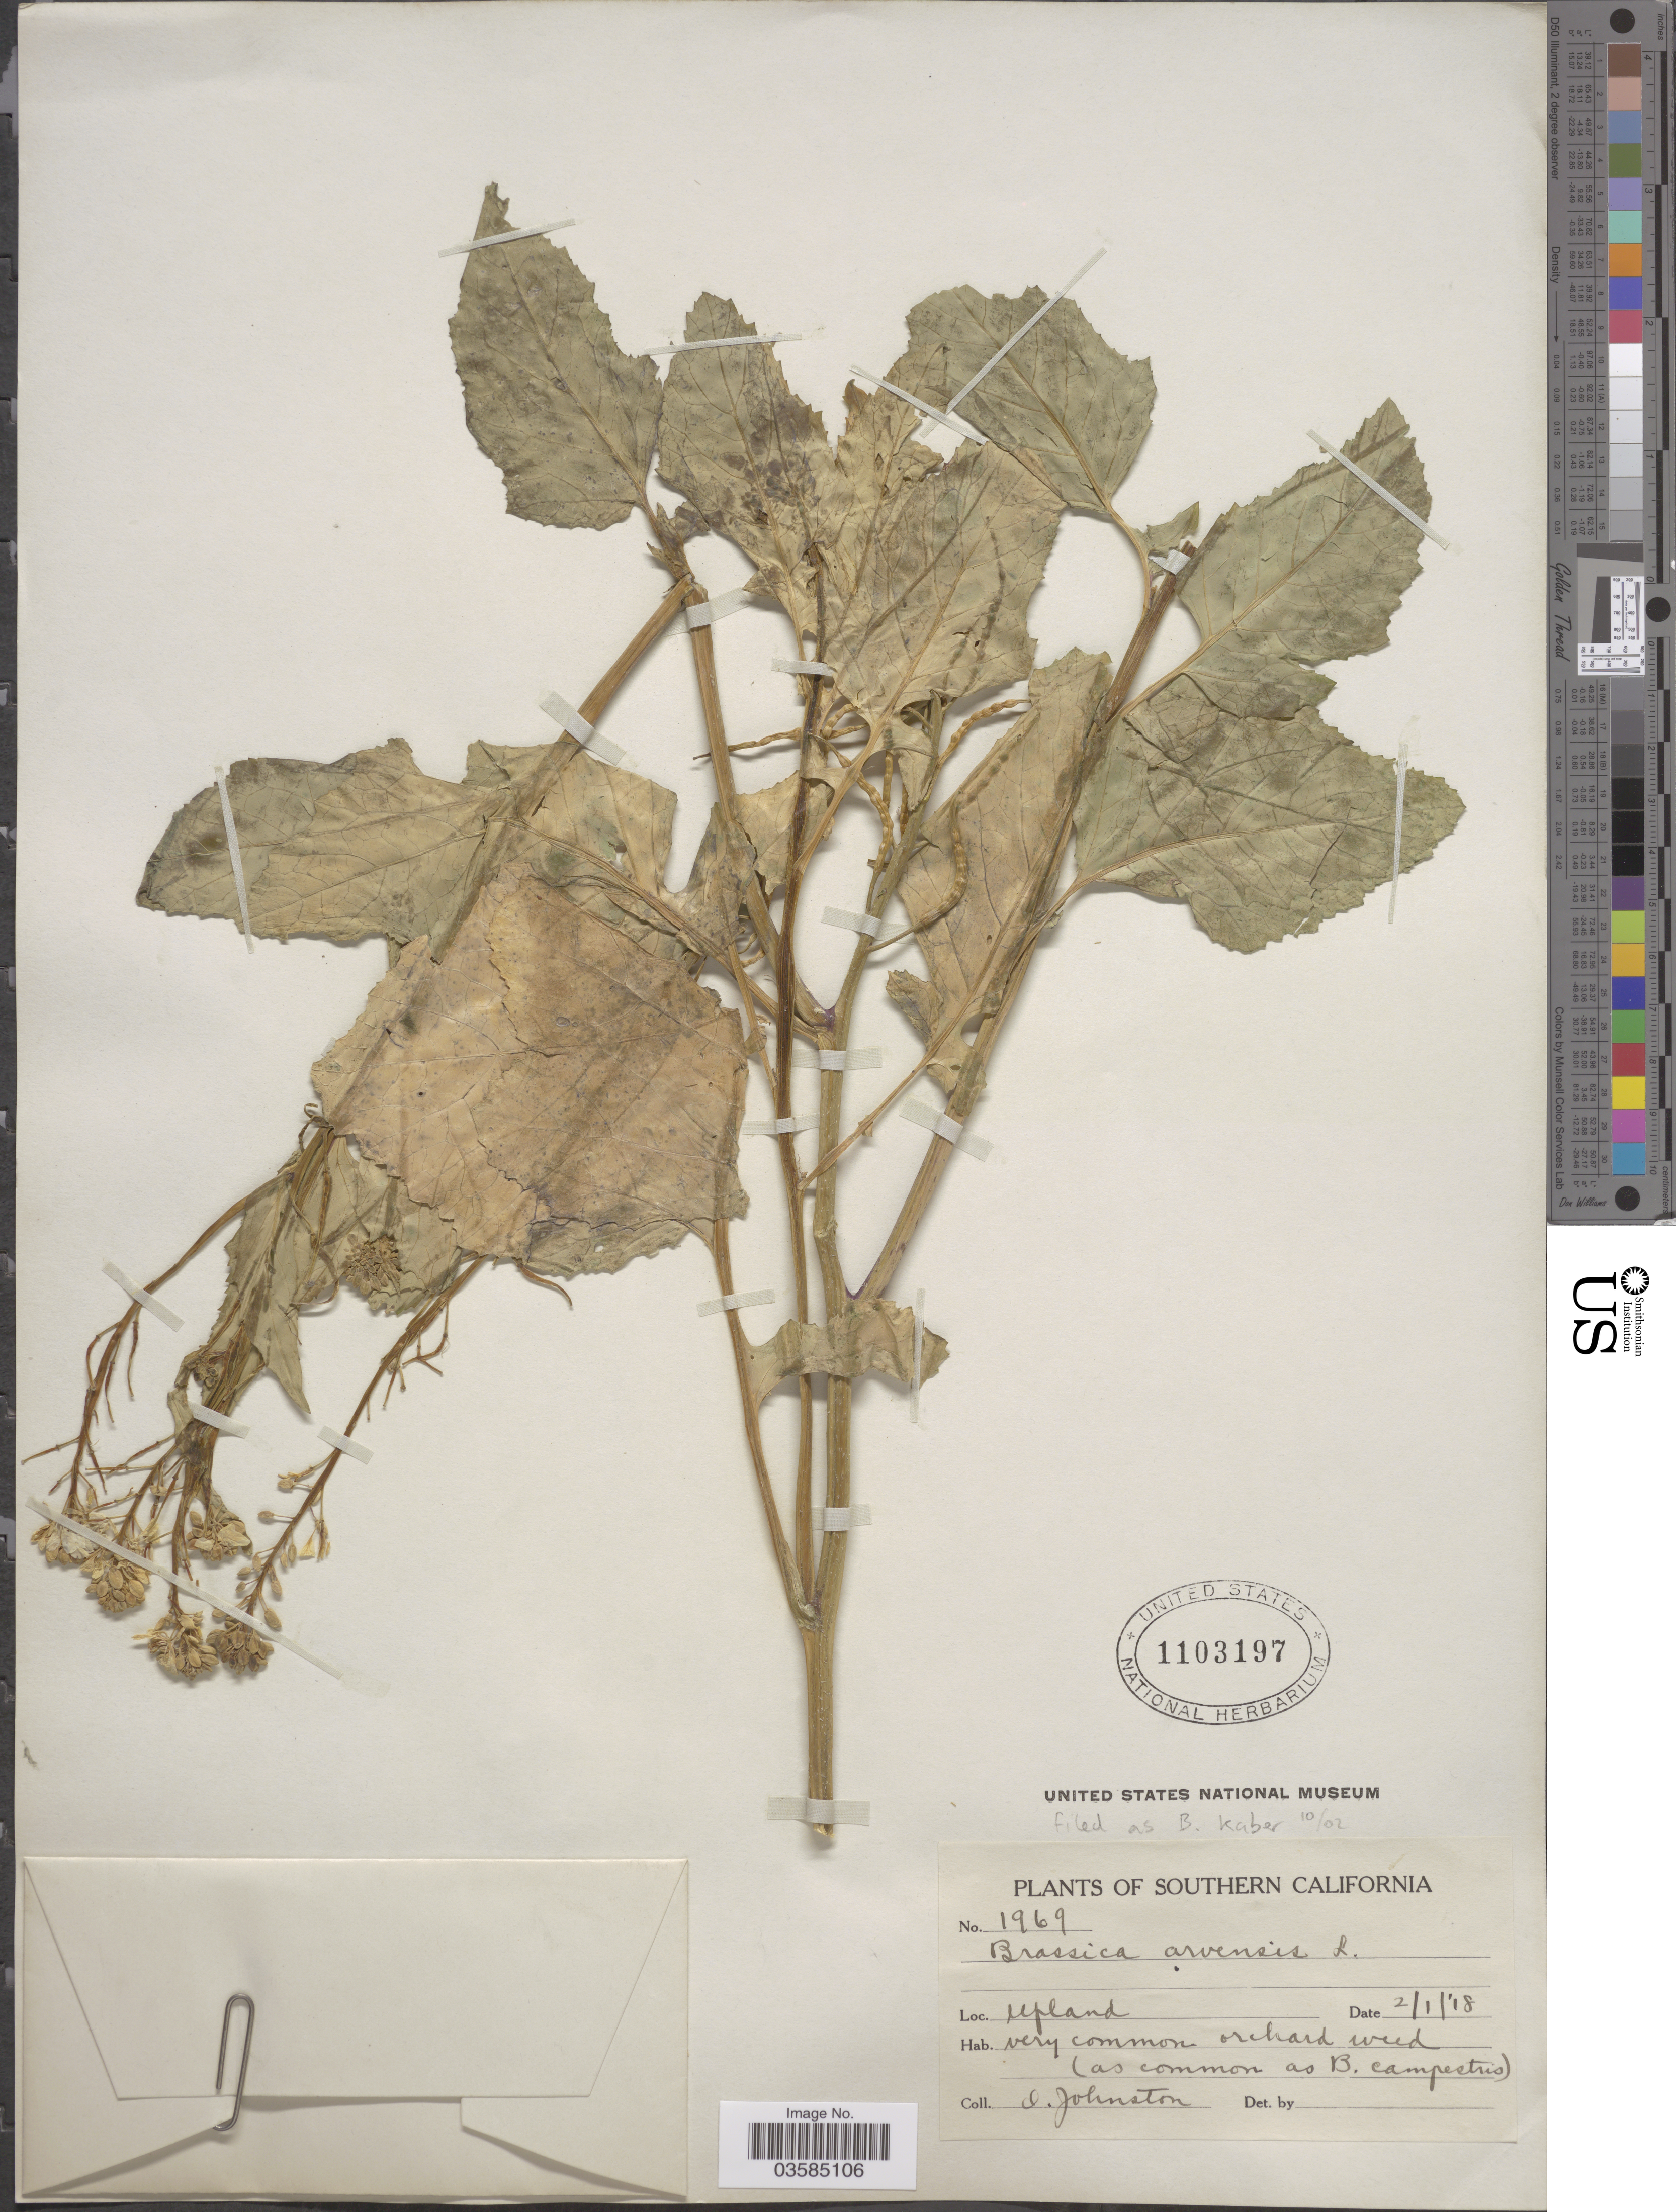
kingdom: Plantae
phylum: Tracheophyta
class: Magnoliopsida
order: Brassicales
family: Brassicaceae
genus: Brassica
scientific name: Brassica kaber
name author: (DC.) L.C. Wheeler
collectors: I. Johnston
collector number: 1969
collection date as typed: Transcribed d/m/y: 1/2/18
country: United States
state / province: California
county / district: San Bernardino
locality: Southern California. Upland.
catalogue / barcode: US 1103197